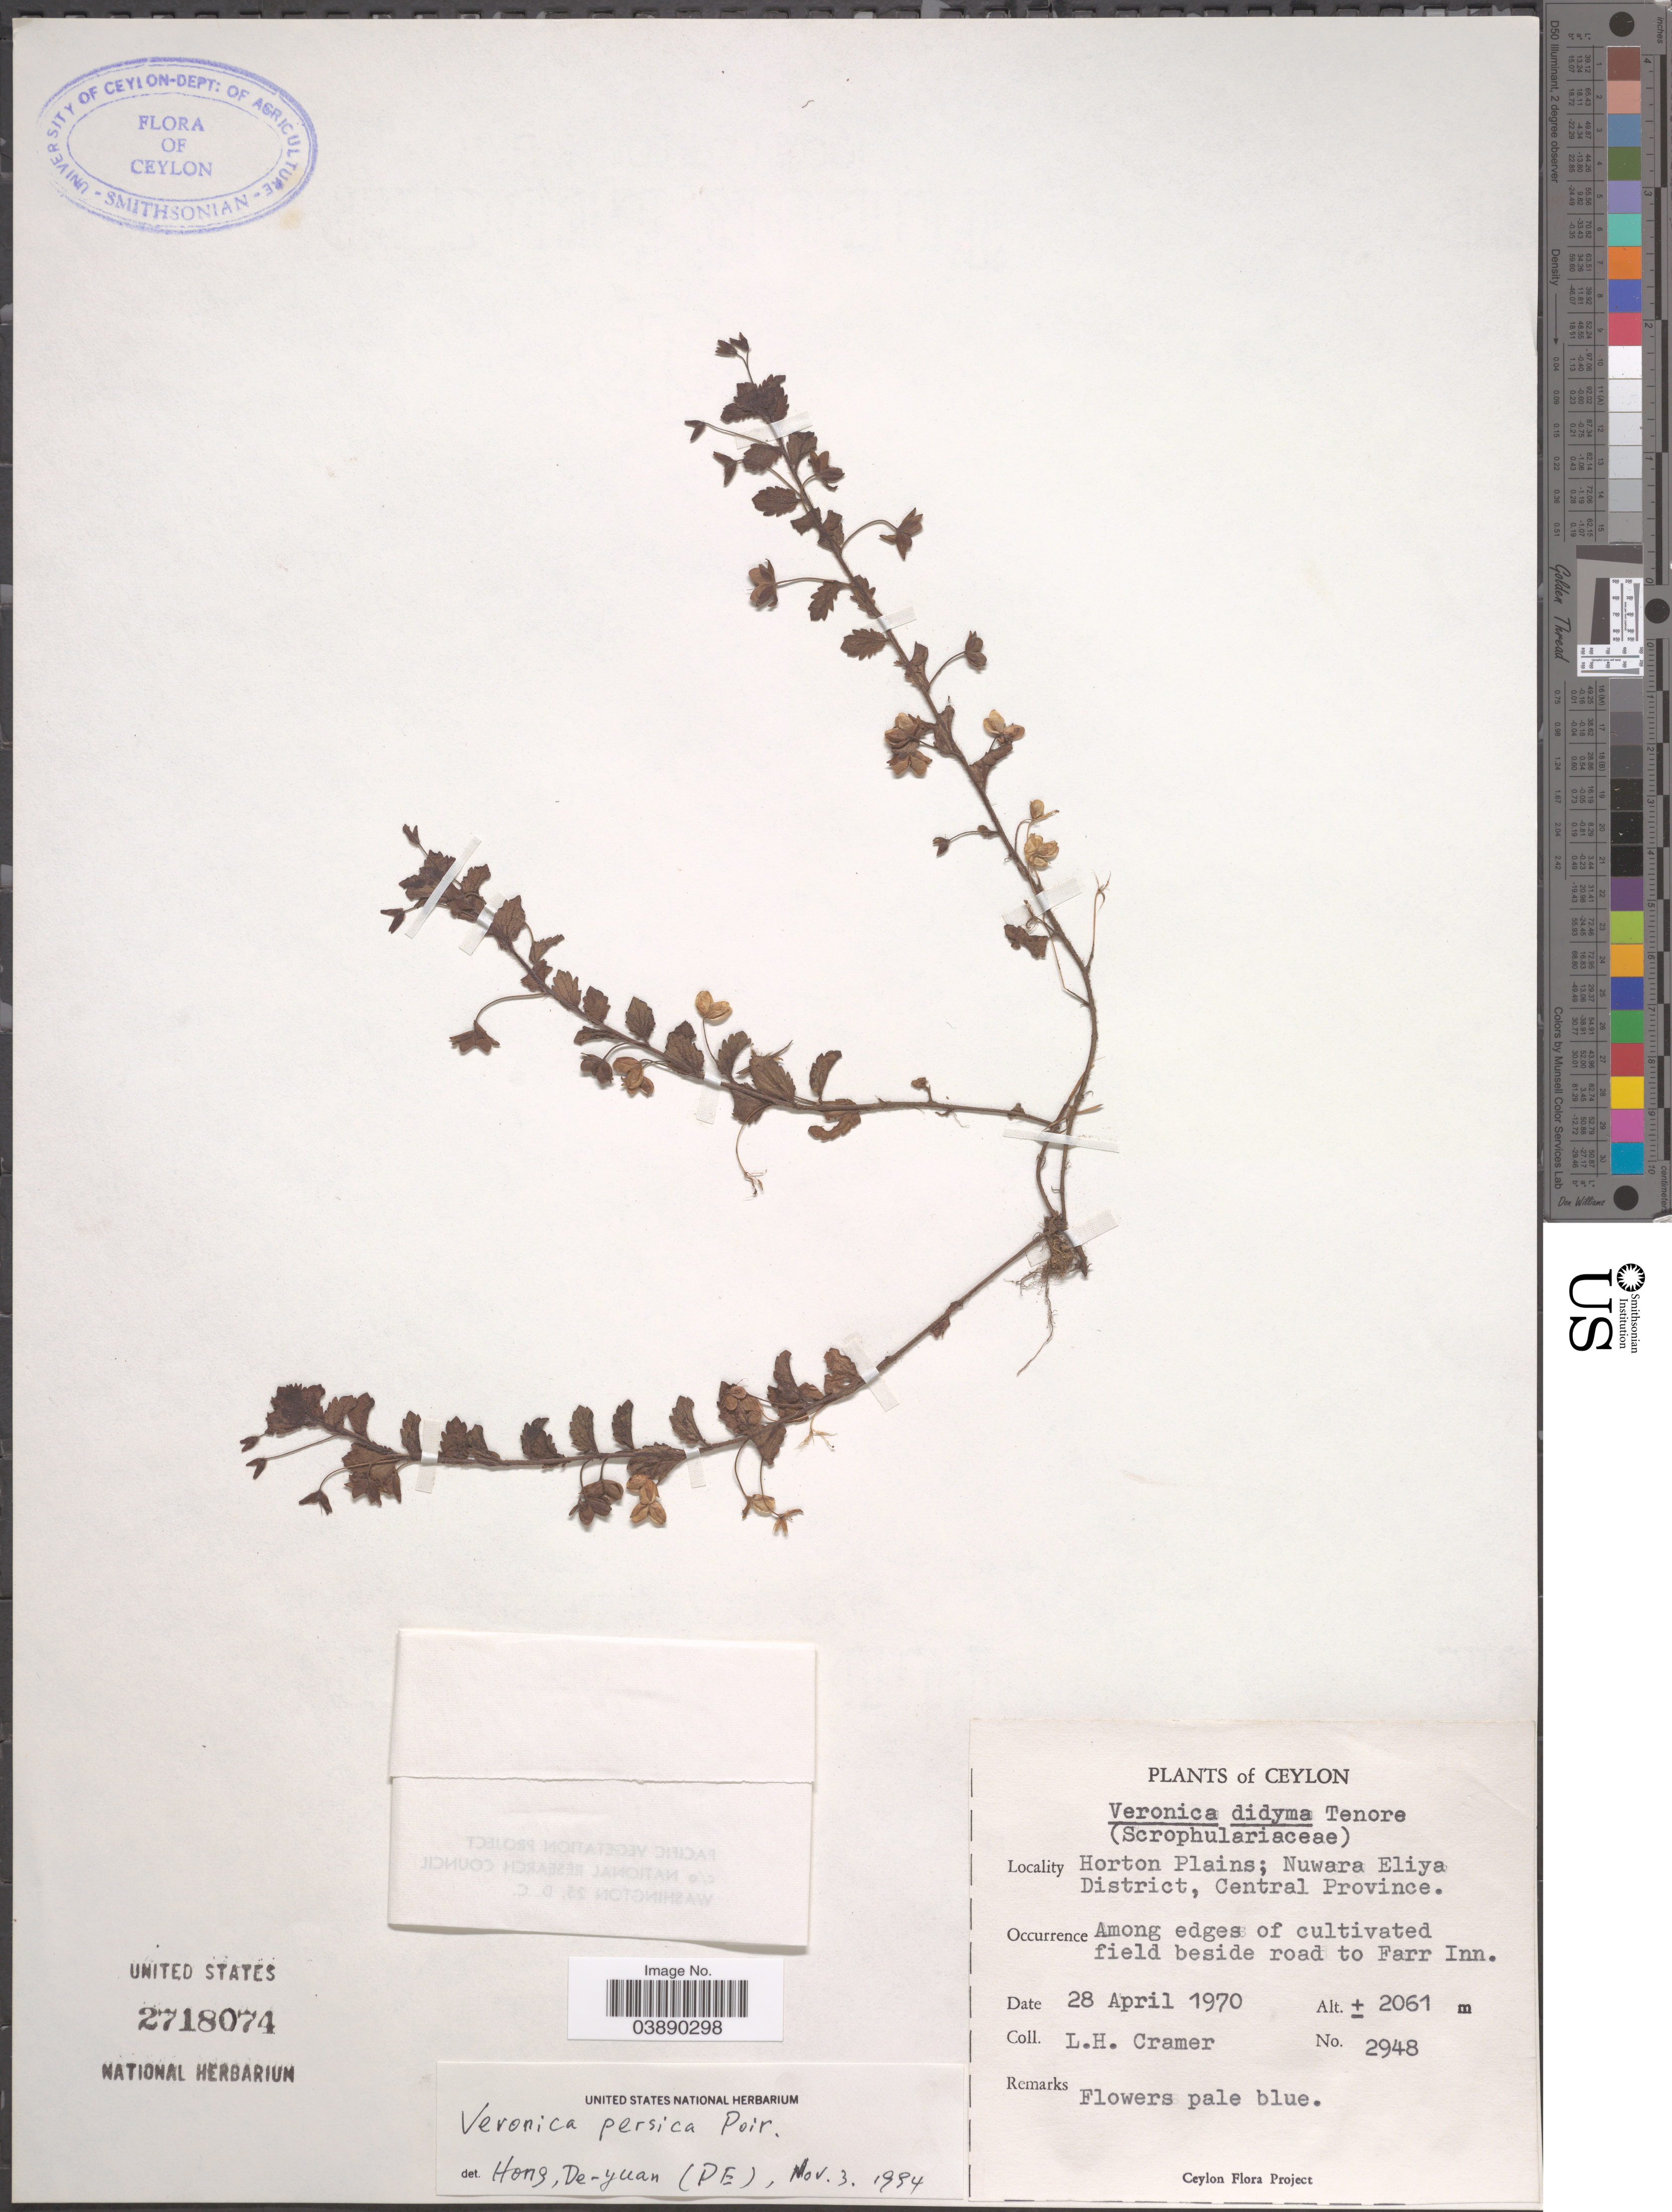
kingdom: Plantae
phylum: Tracheophyta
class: Magnoliopsida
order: Lamiales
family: Plantaginaceae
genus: Veronica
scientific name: Veronica persica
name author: Poir.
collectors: L. H. Cramer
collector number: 2948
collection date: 1970-04-28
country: Sri Lanka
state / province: Central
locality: Ceylon. Horton Plains; Nuwara Eliya District. Along edge of cultivated field beside road to Farr Inn.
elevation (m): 2061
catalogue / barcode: US 2718074